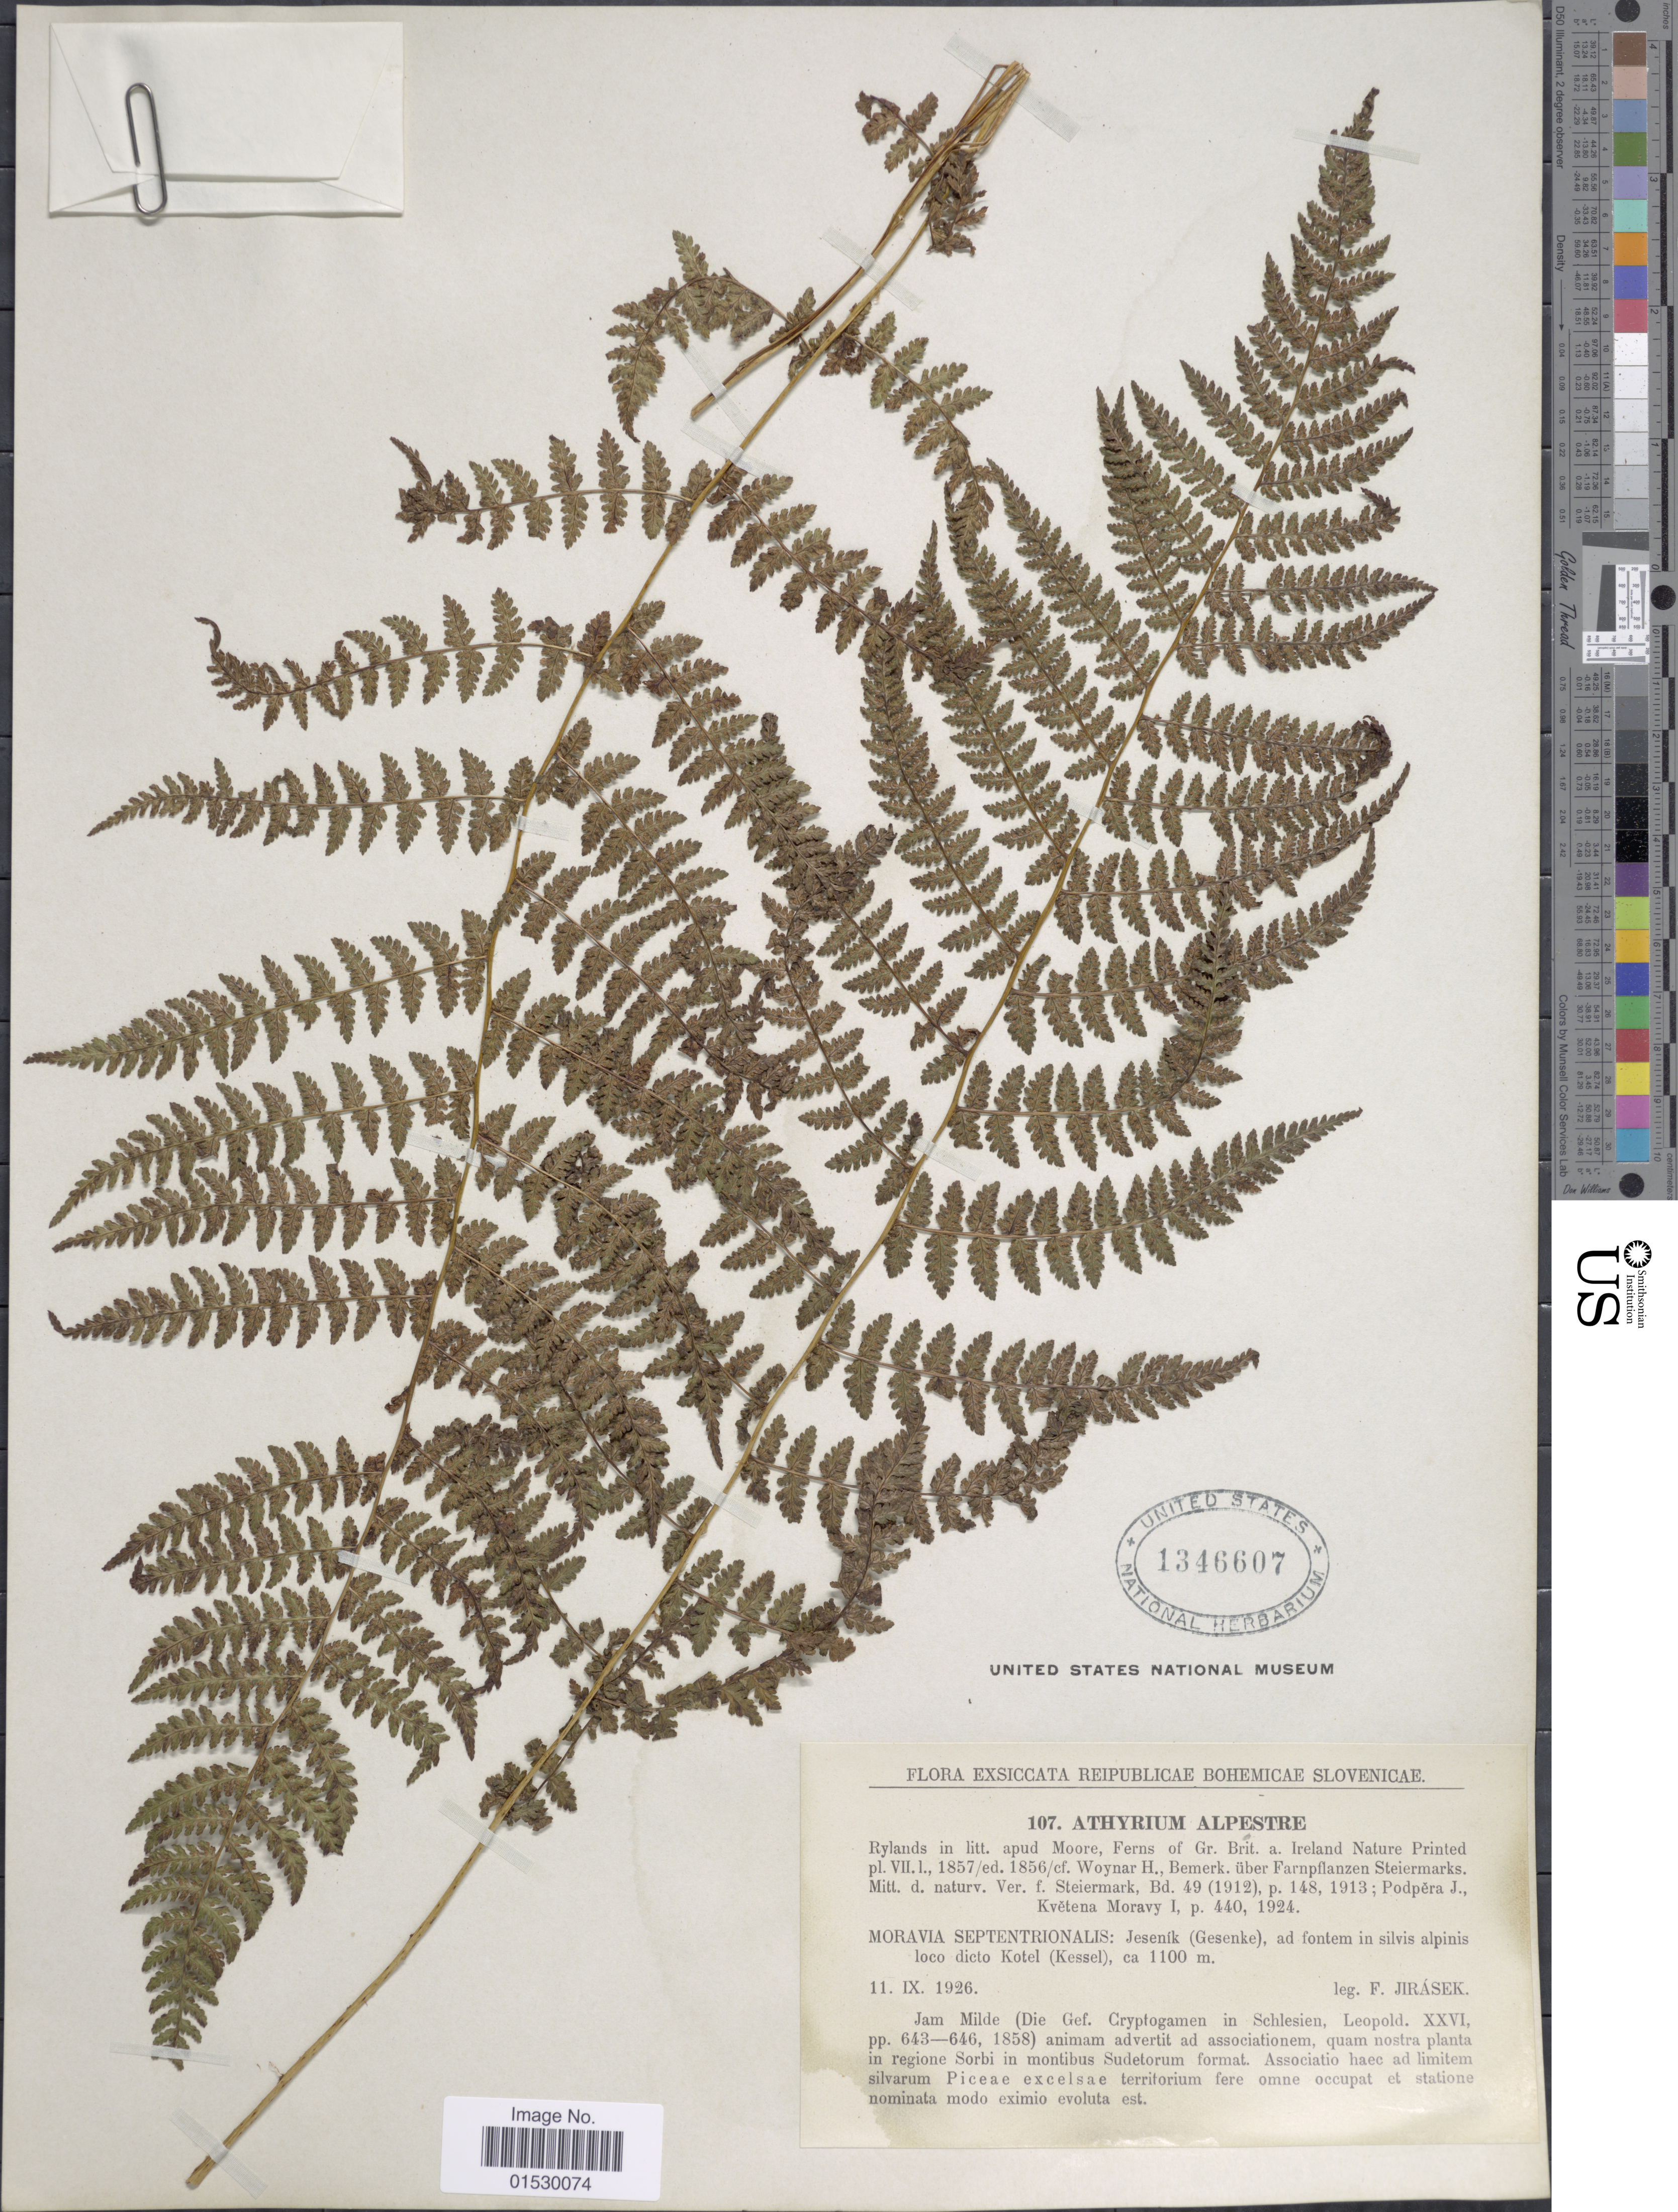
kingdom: Plantae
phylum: Tracheophyta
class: Polypodiopsida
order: Polypodiales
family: Athyriaceae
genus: Athyrium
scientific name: Athyrium alpestre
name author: (Hoppe) Rylands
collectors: F. Jirasek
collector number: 107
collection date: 1926-09-11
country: Czechia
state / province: Liberec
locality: Reipublicae Bohemicae Slovenicae, Moravia Septentrionalis: Jesenik (Gesenke), ad fontem in silvis alpinis loco dicto Kotel (Kessel)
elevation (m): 1100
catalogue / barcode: US 1346607